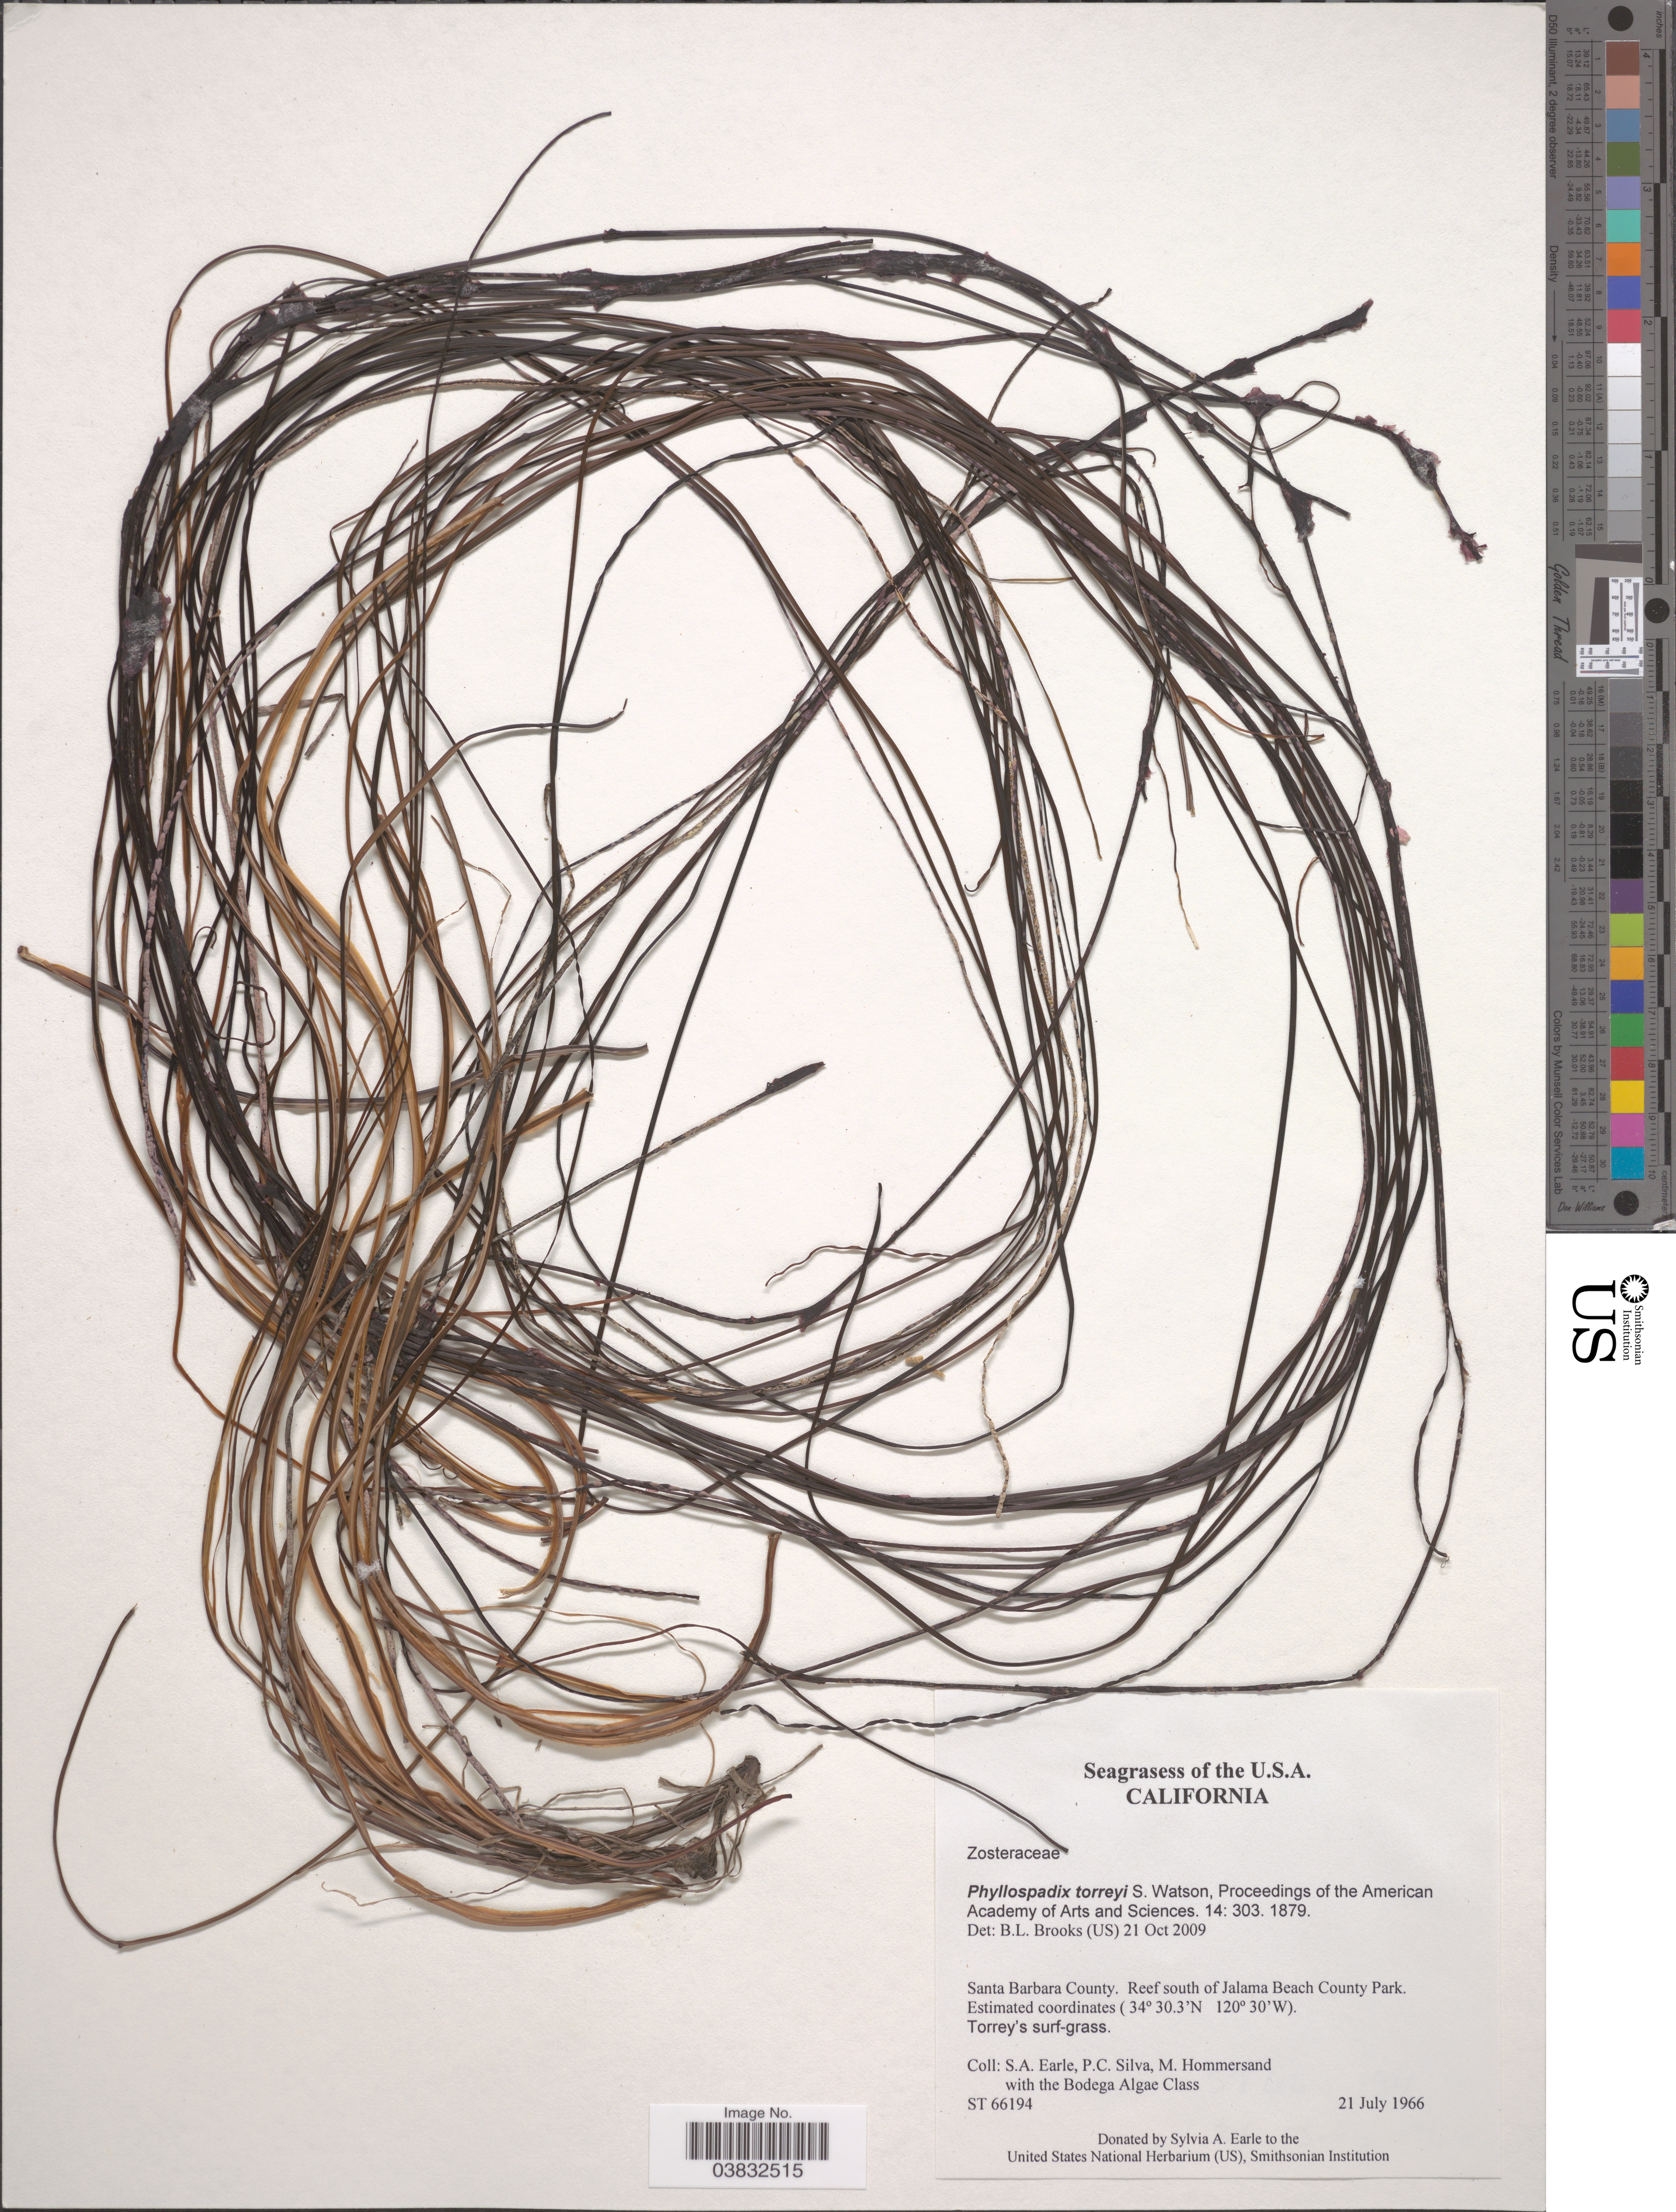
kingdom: Plantae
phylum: Tracheophyta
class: Liliopsida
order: Alismatales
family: Zosteraceae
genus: Phyllospadix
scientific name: Phyllospadix torreyi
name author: S. Watson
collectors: S. A. Earle, P. C. Silva, M. H. Hommersand & Bodega Algae Class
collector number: ST66194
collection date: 1966-07-21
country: United States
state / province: California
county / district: Santa Barbara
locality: Santa Barbara County. Reef south of Jalama Beach County Park.